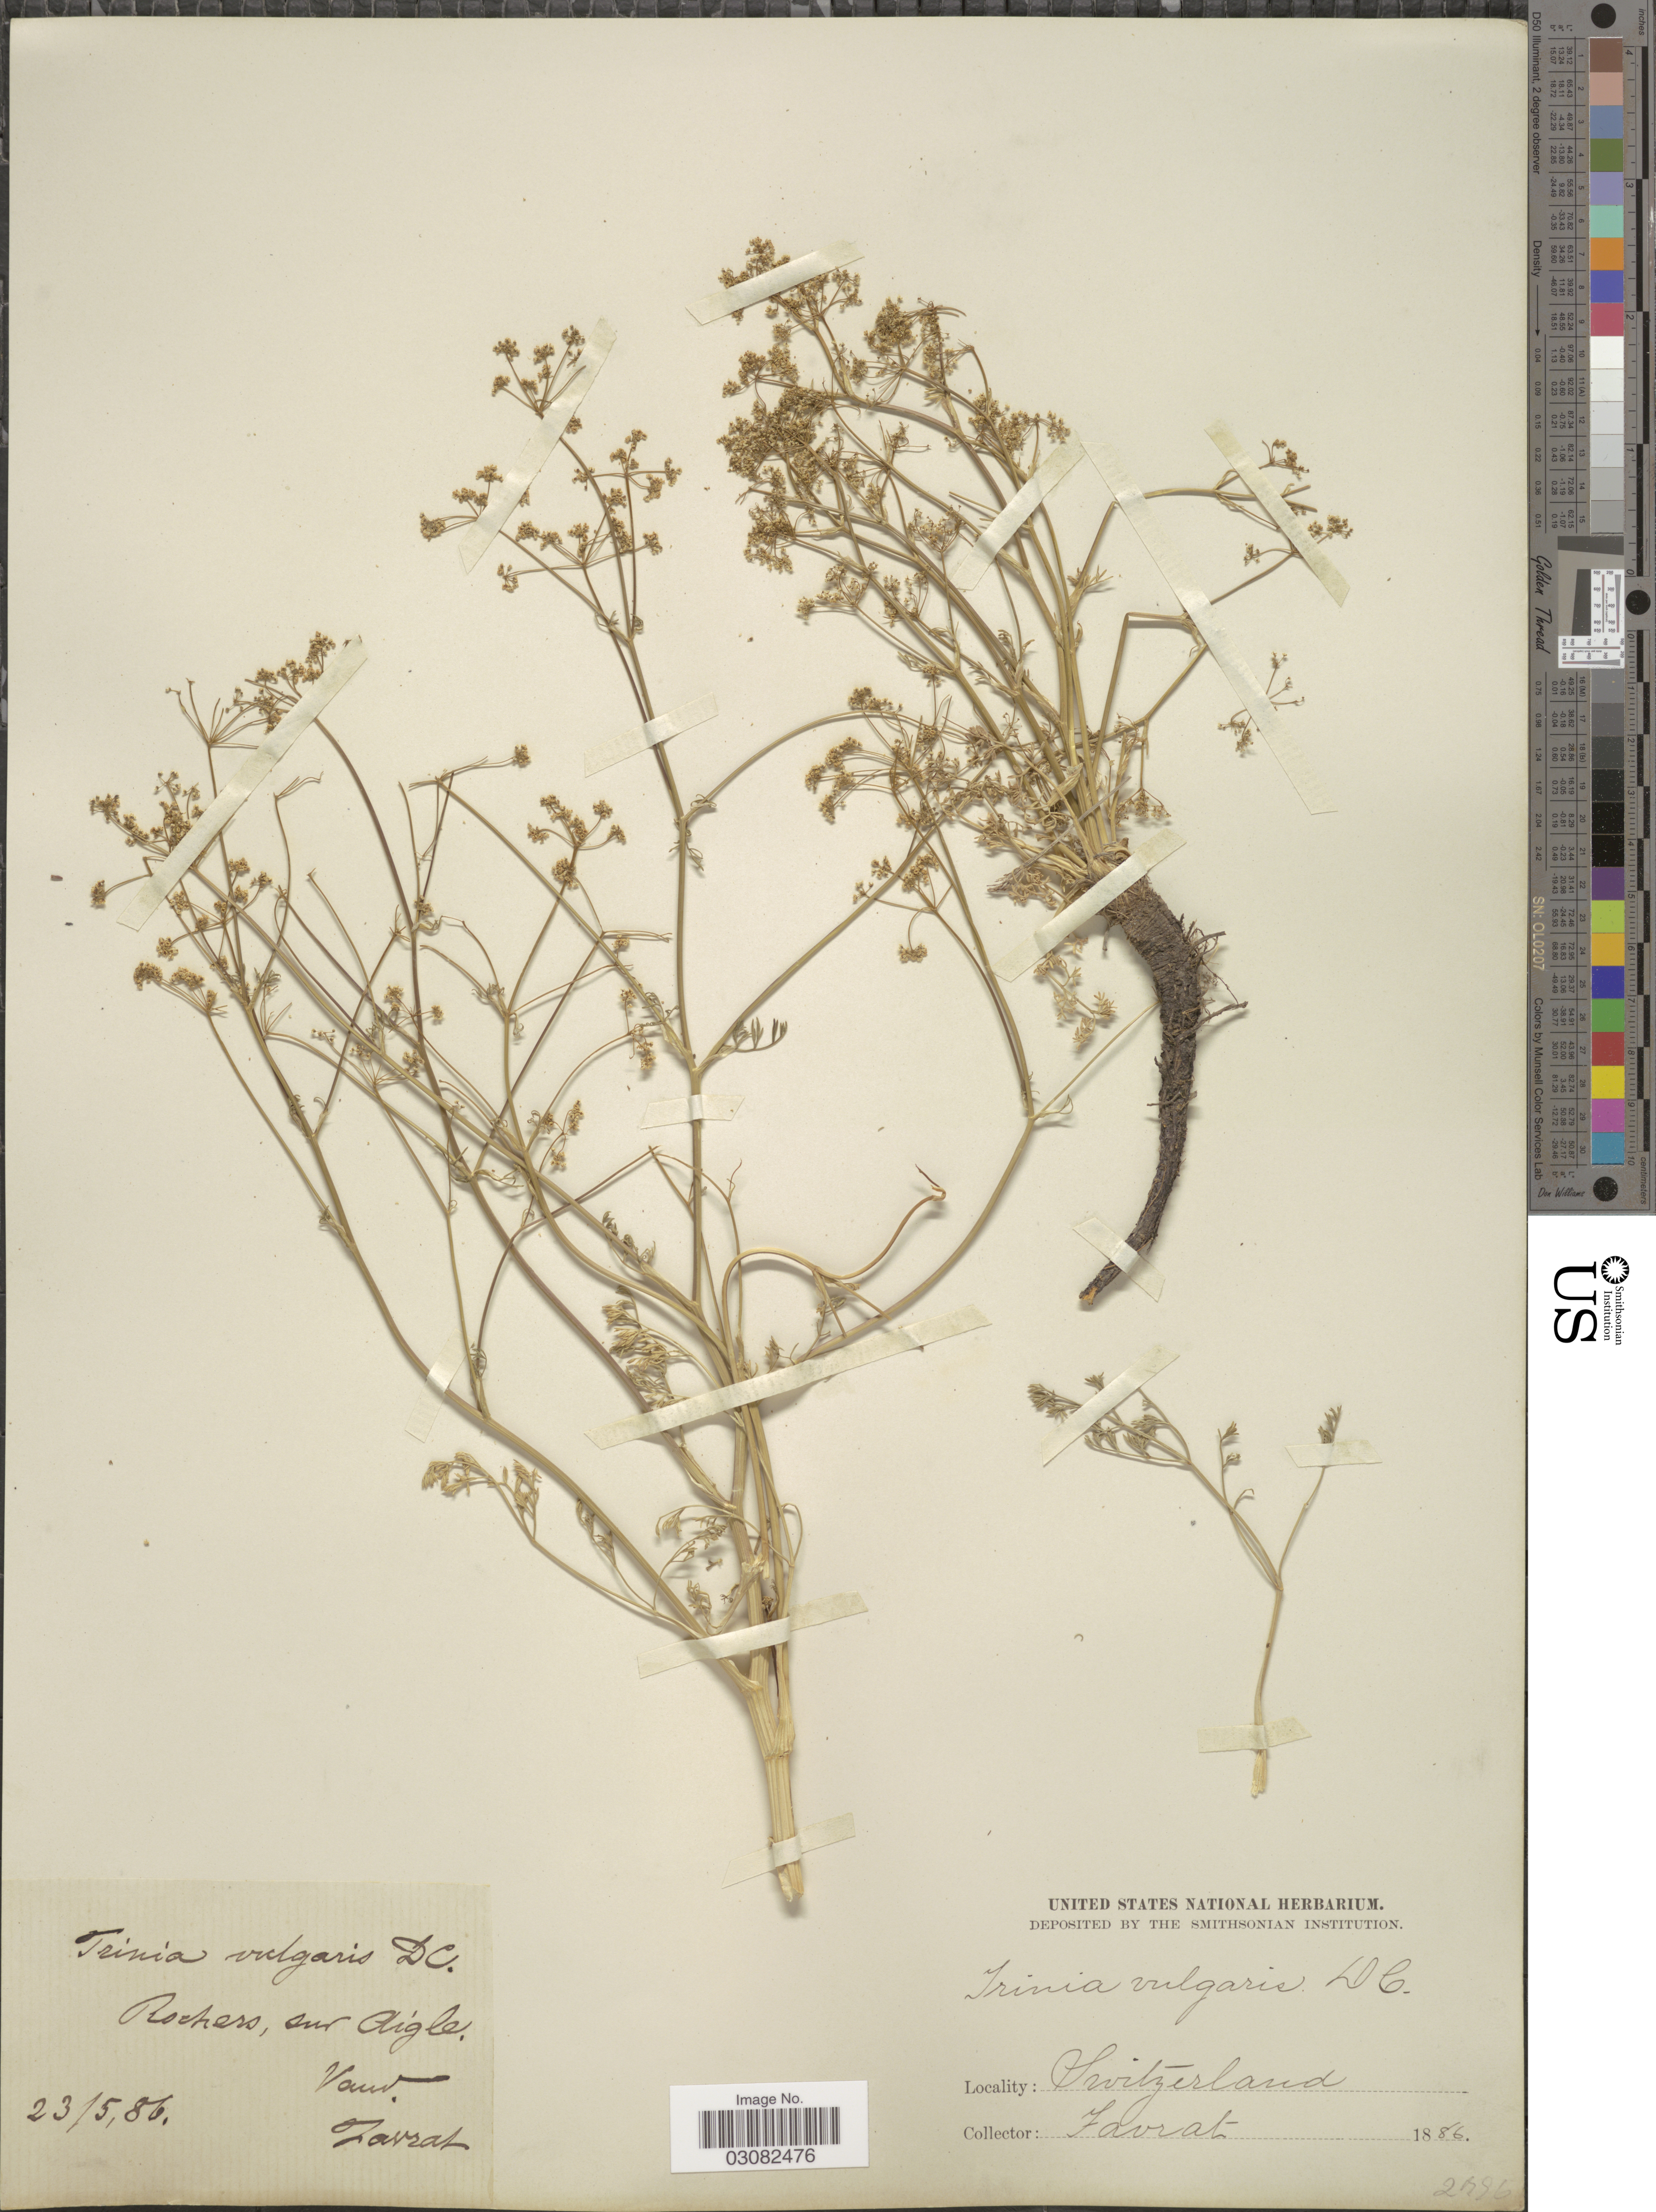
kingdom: Plantae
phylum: Tracheophyta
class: Magnoliopsida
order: Apiales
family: Apiaceae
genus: Trinia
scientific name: Trinia vulgaris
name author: DC.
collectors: L. Favrat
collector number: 2396*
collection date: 1886-05-23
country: Switzerland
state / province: Vaud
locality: Rochers, sud Aigle. Vaud.